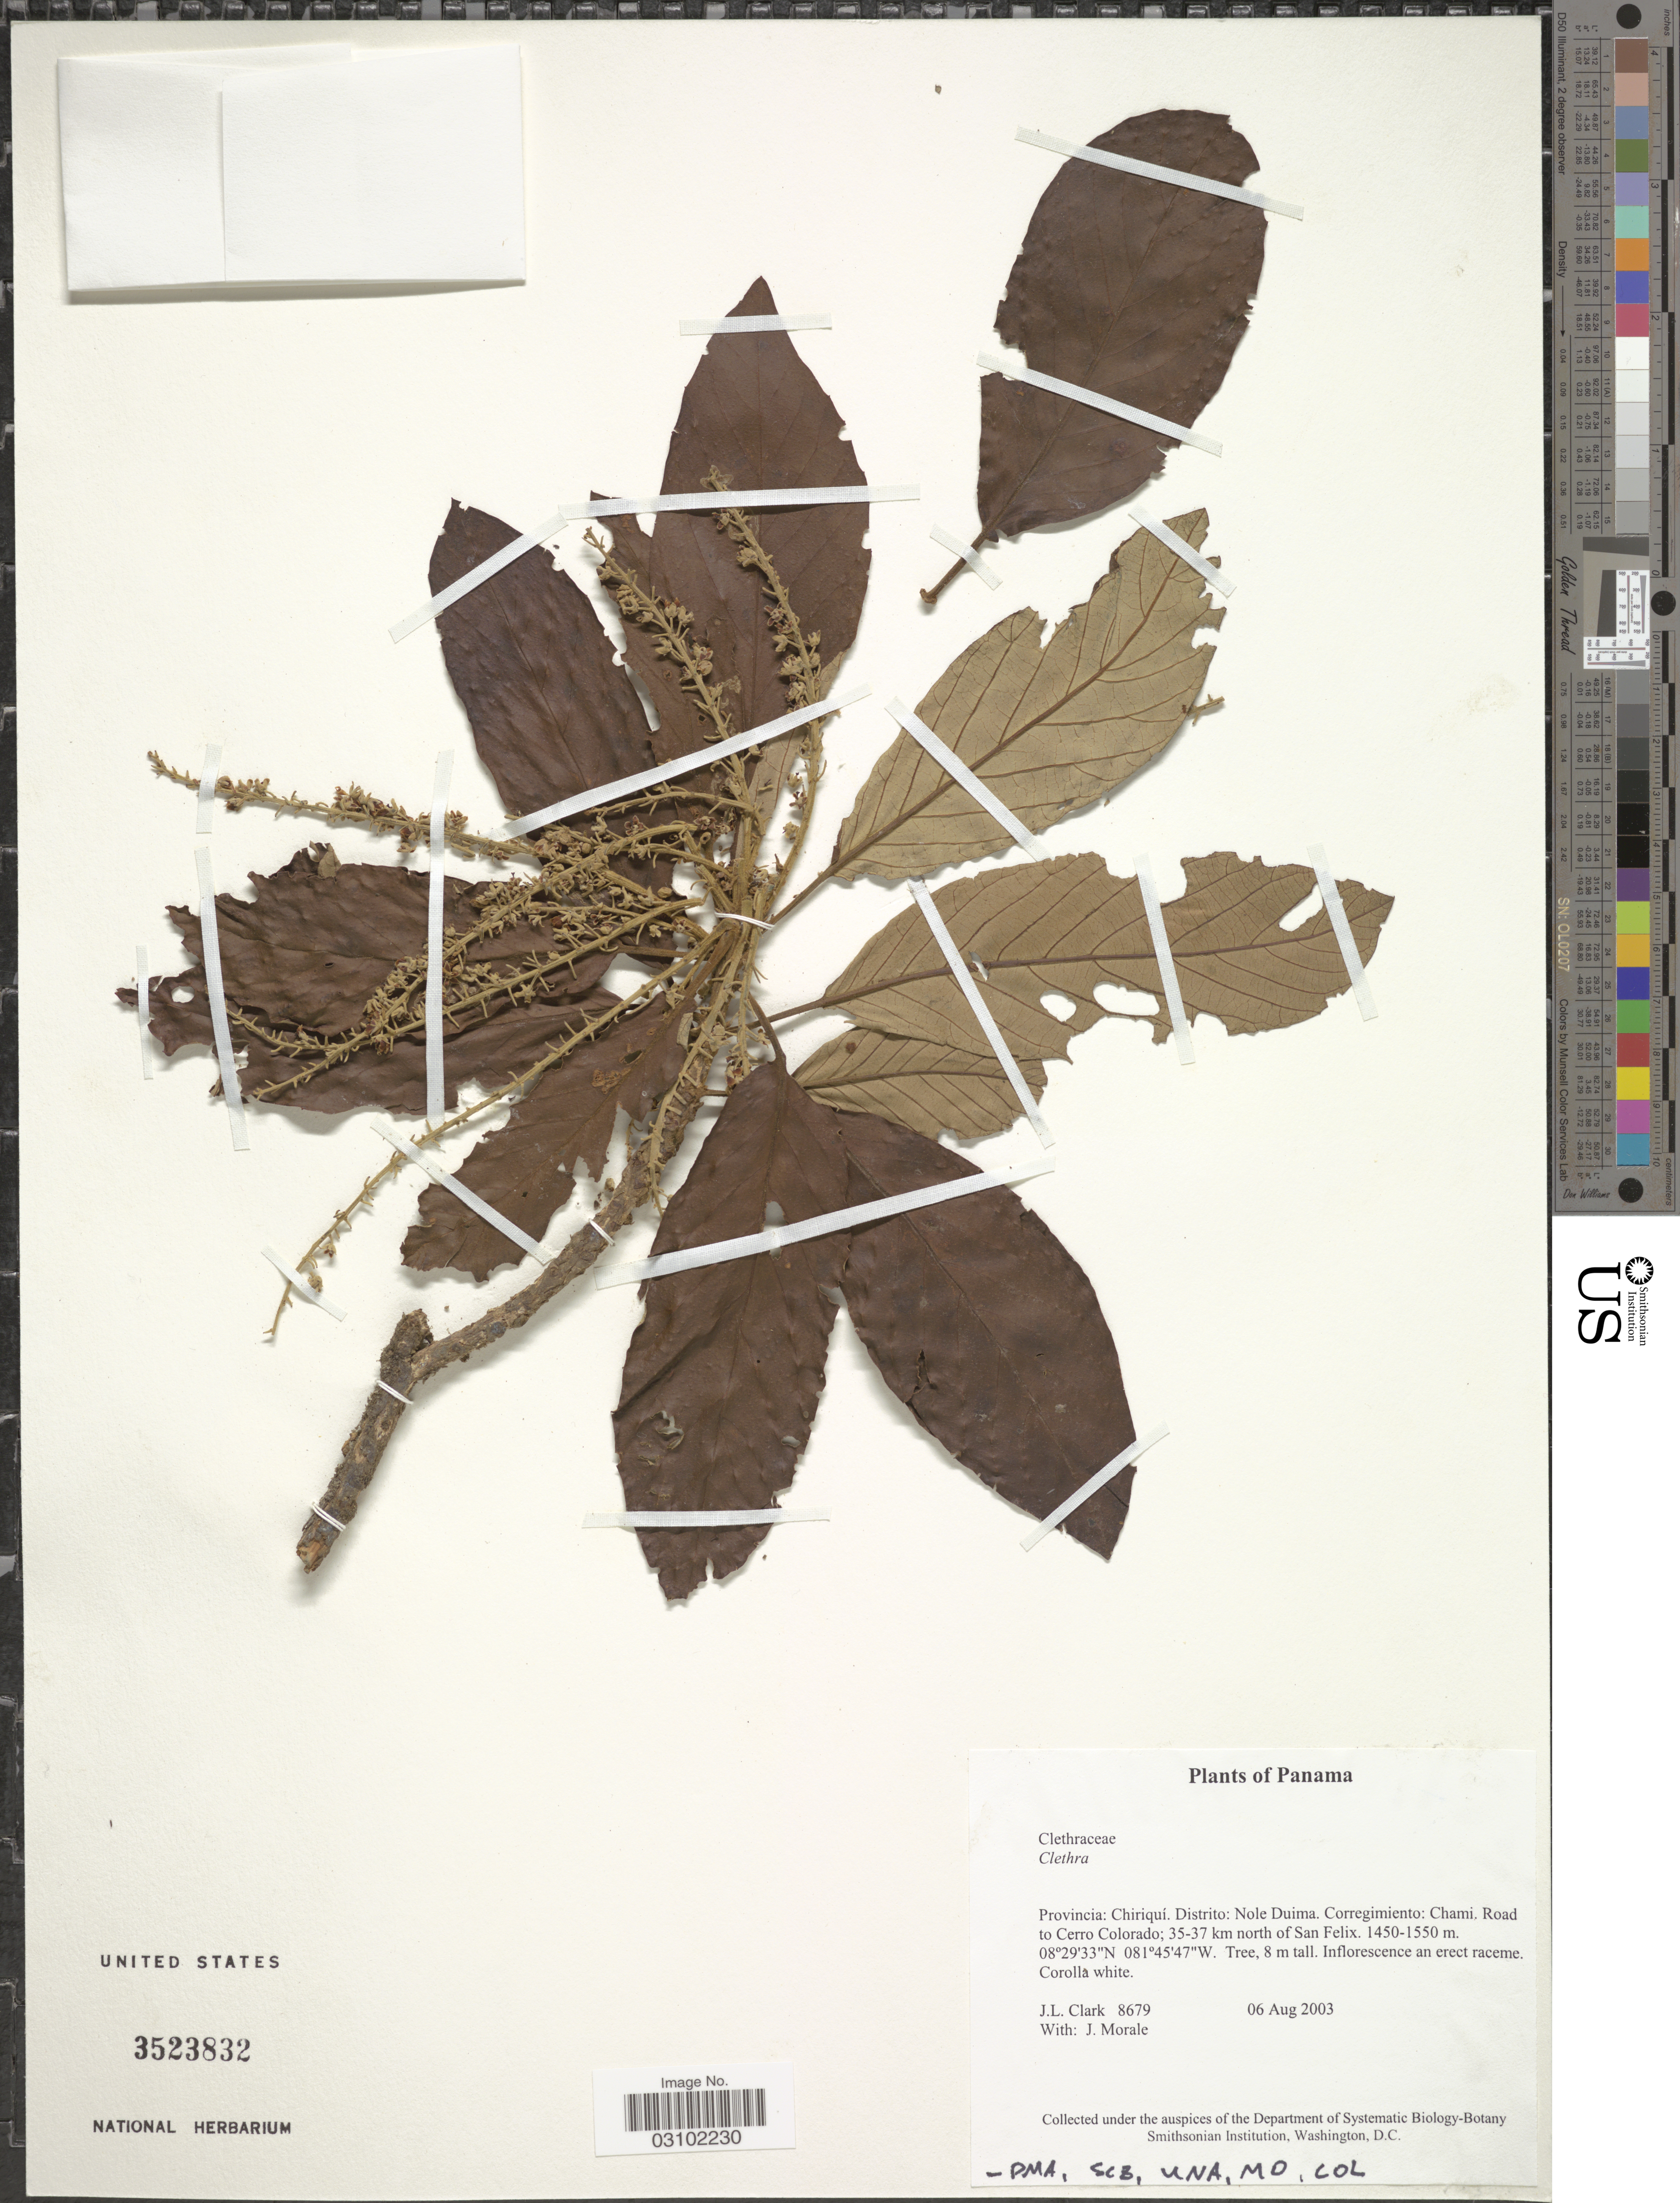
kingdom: Plantae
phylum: Tracheophyta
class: Magnoliopsida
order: Ericales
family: Clethraceae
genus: Clethra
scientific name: Clethra sp.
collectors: J. L. Clark & J. Morale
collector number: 8679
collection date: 2003-08-06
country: Panama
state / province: Chiriqui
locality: Distrito: Nole Duima, Corregimiento: Chami, Road to Cerro Colorado; 35-37 km north of San Felix.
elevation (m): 1450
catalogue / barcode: US 3523832